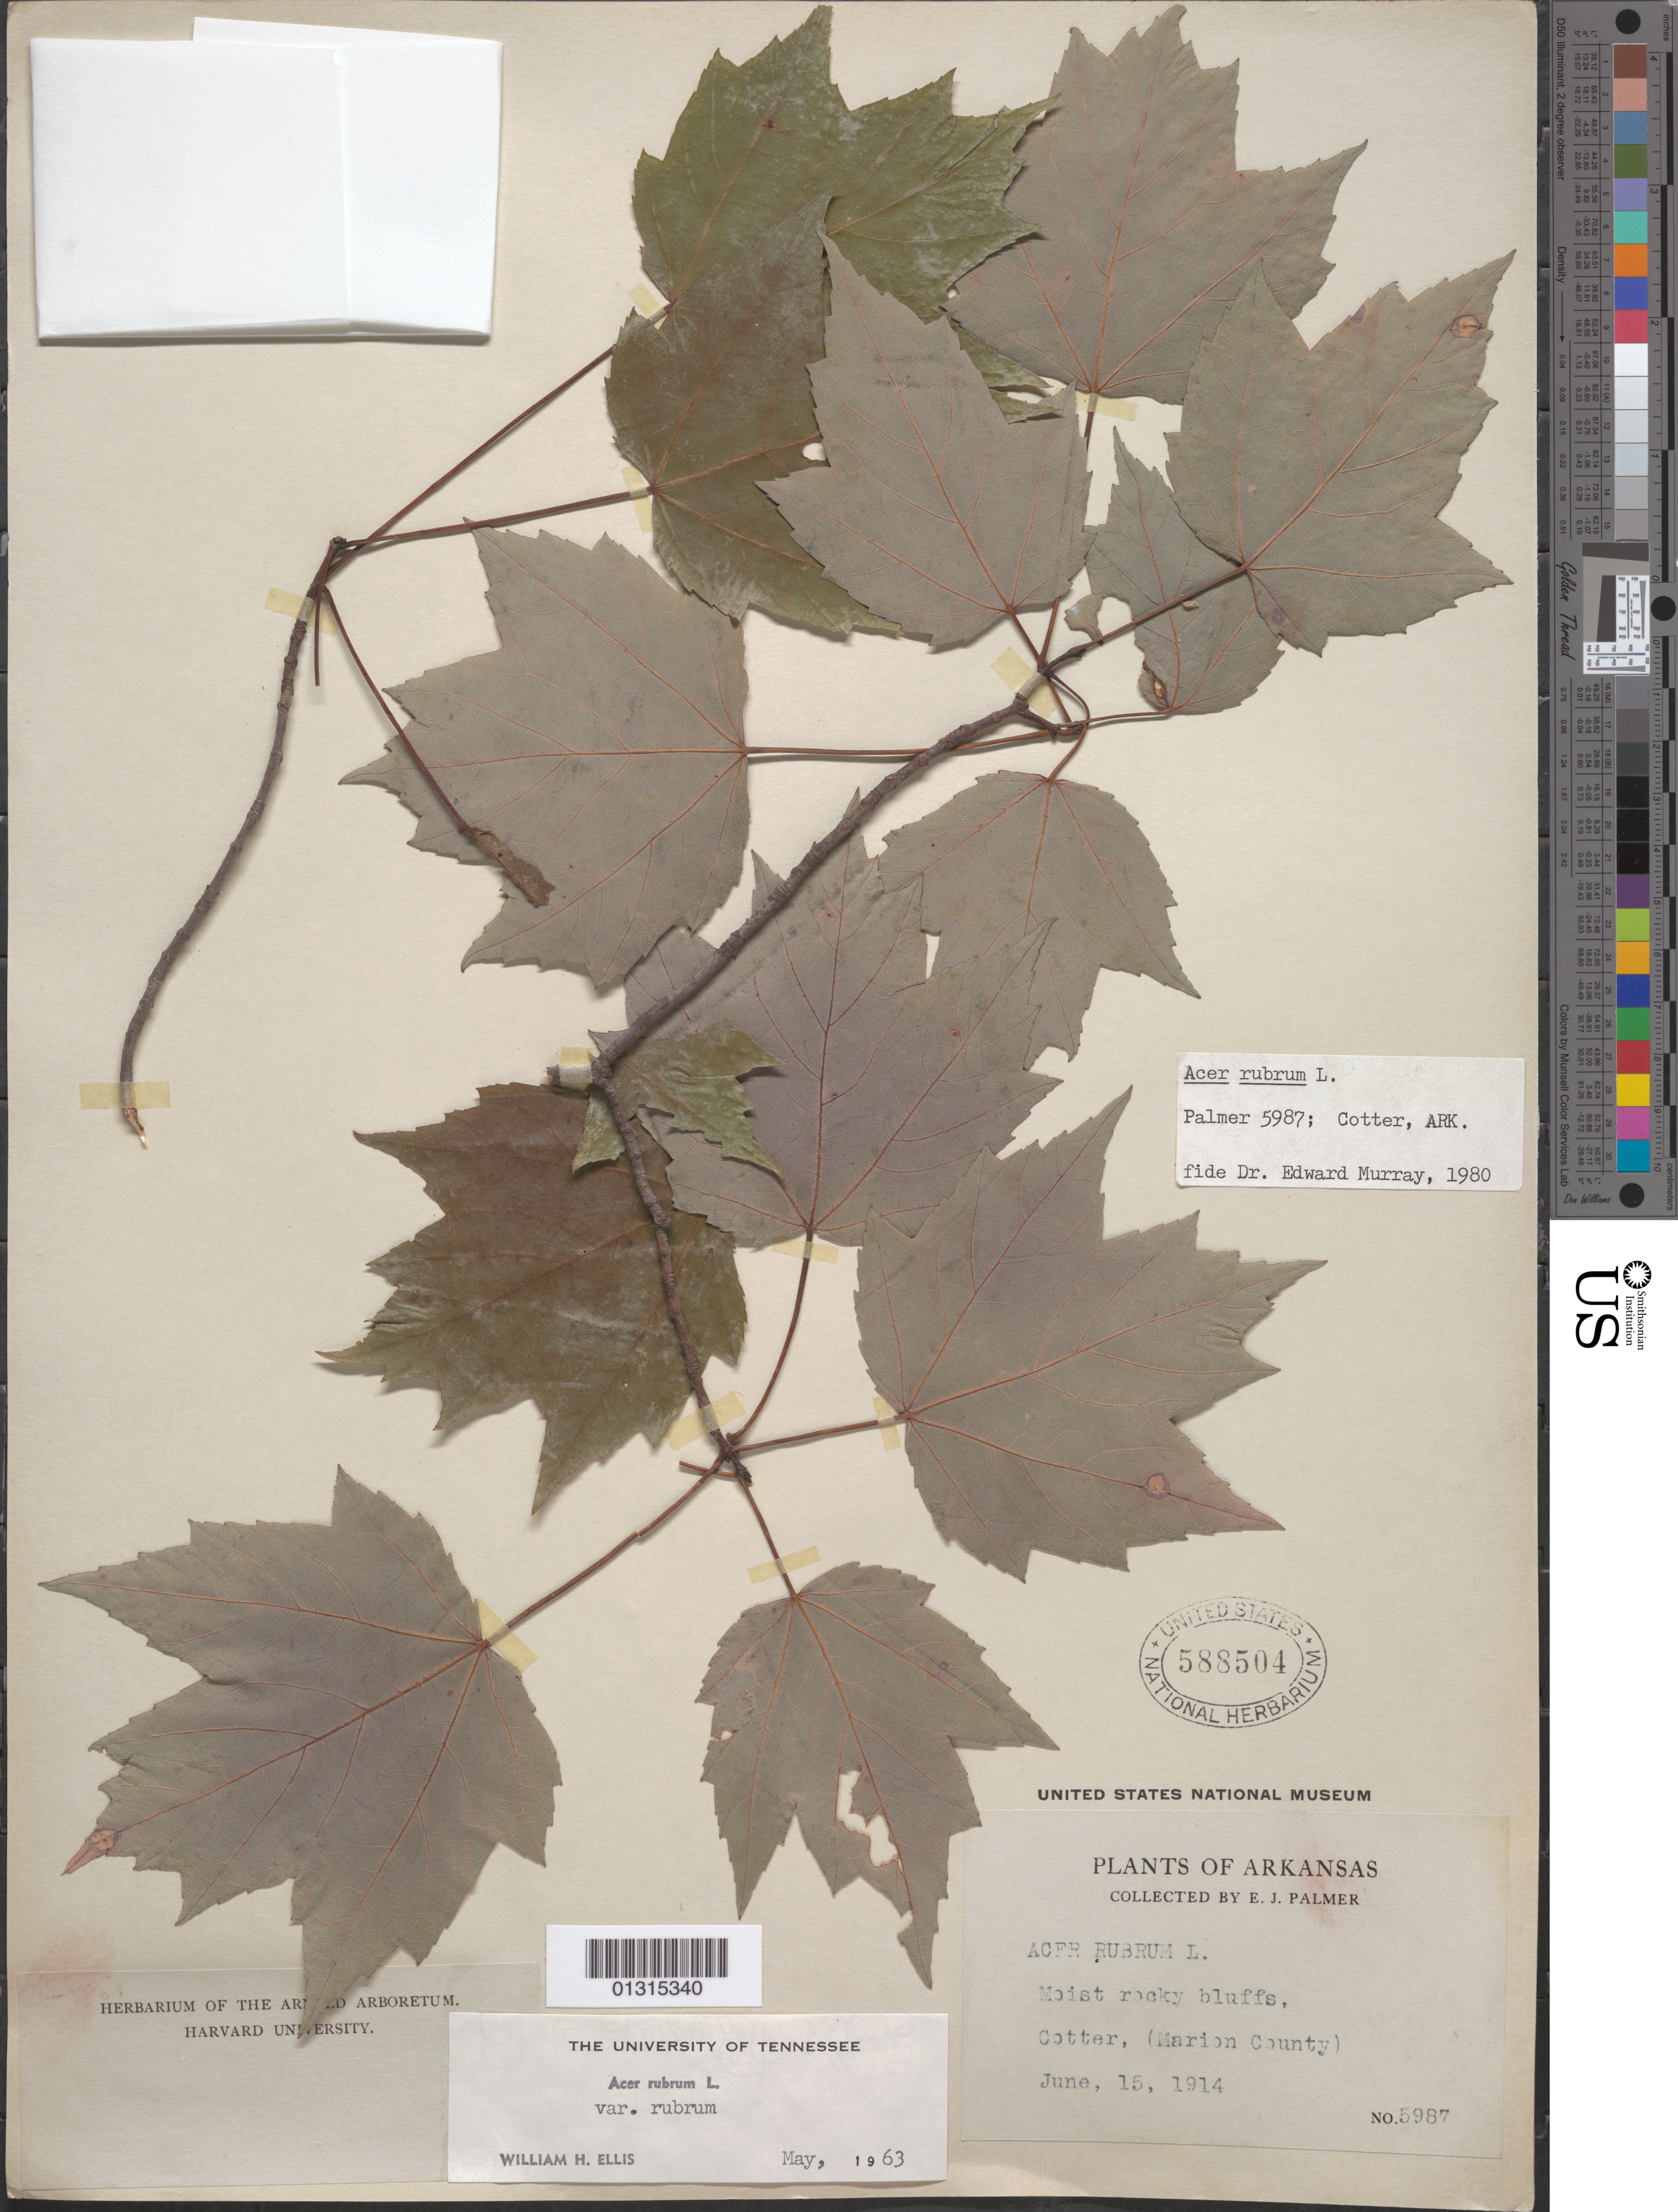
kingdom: Plantae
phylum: Tracheophyta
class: Magnoliopsida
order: Sapindales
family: Sapindaceae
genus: Acer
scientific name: Acer rubrum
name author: L.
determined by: Murray, Edward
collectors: E. J. Palmer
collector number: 5987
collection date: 1914-06-15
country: United States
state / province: Arkansas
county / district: Marion County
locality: Marion County, Cotter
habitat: Moist rocky bluffs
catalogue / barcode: US 588504